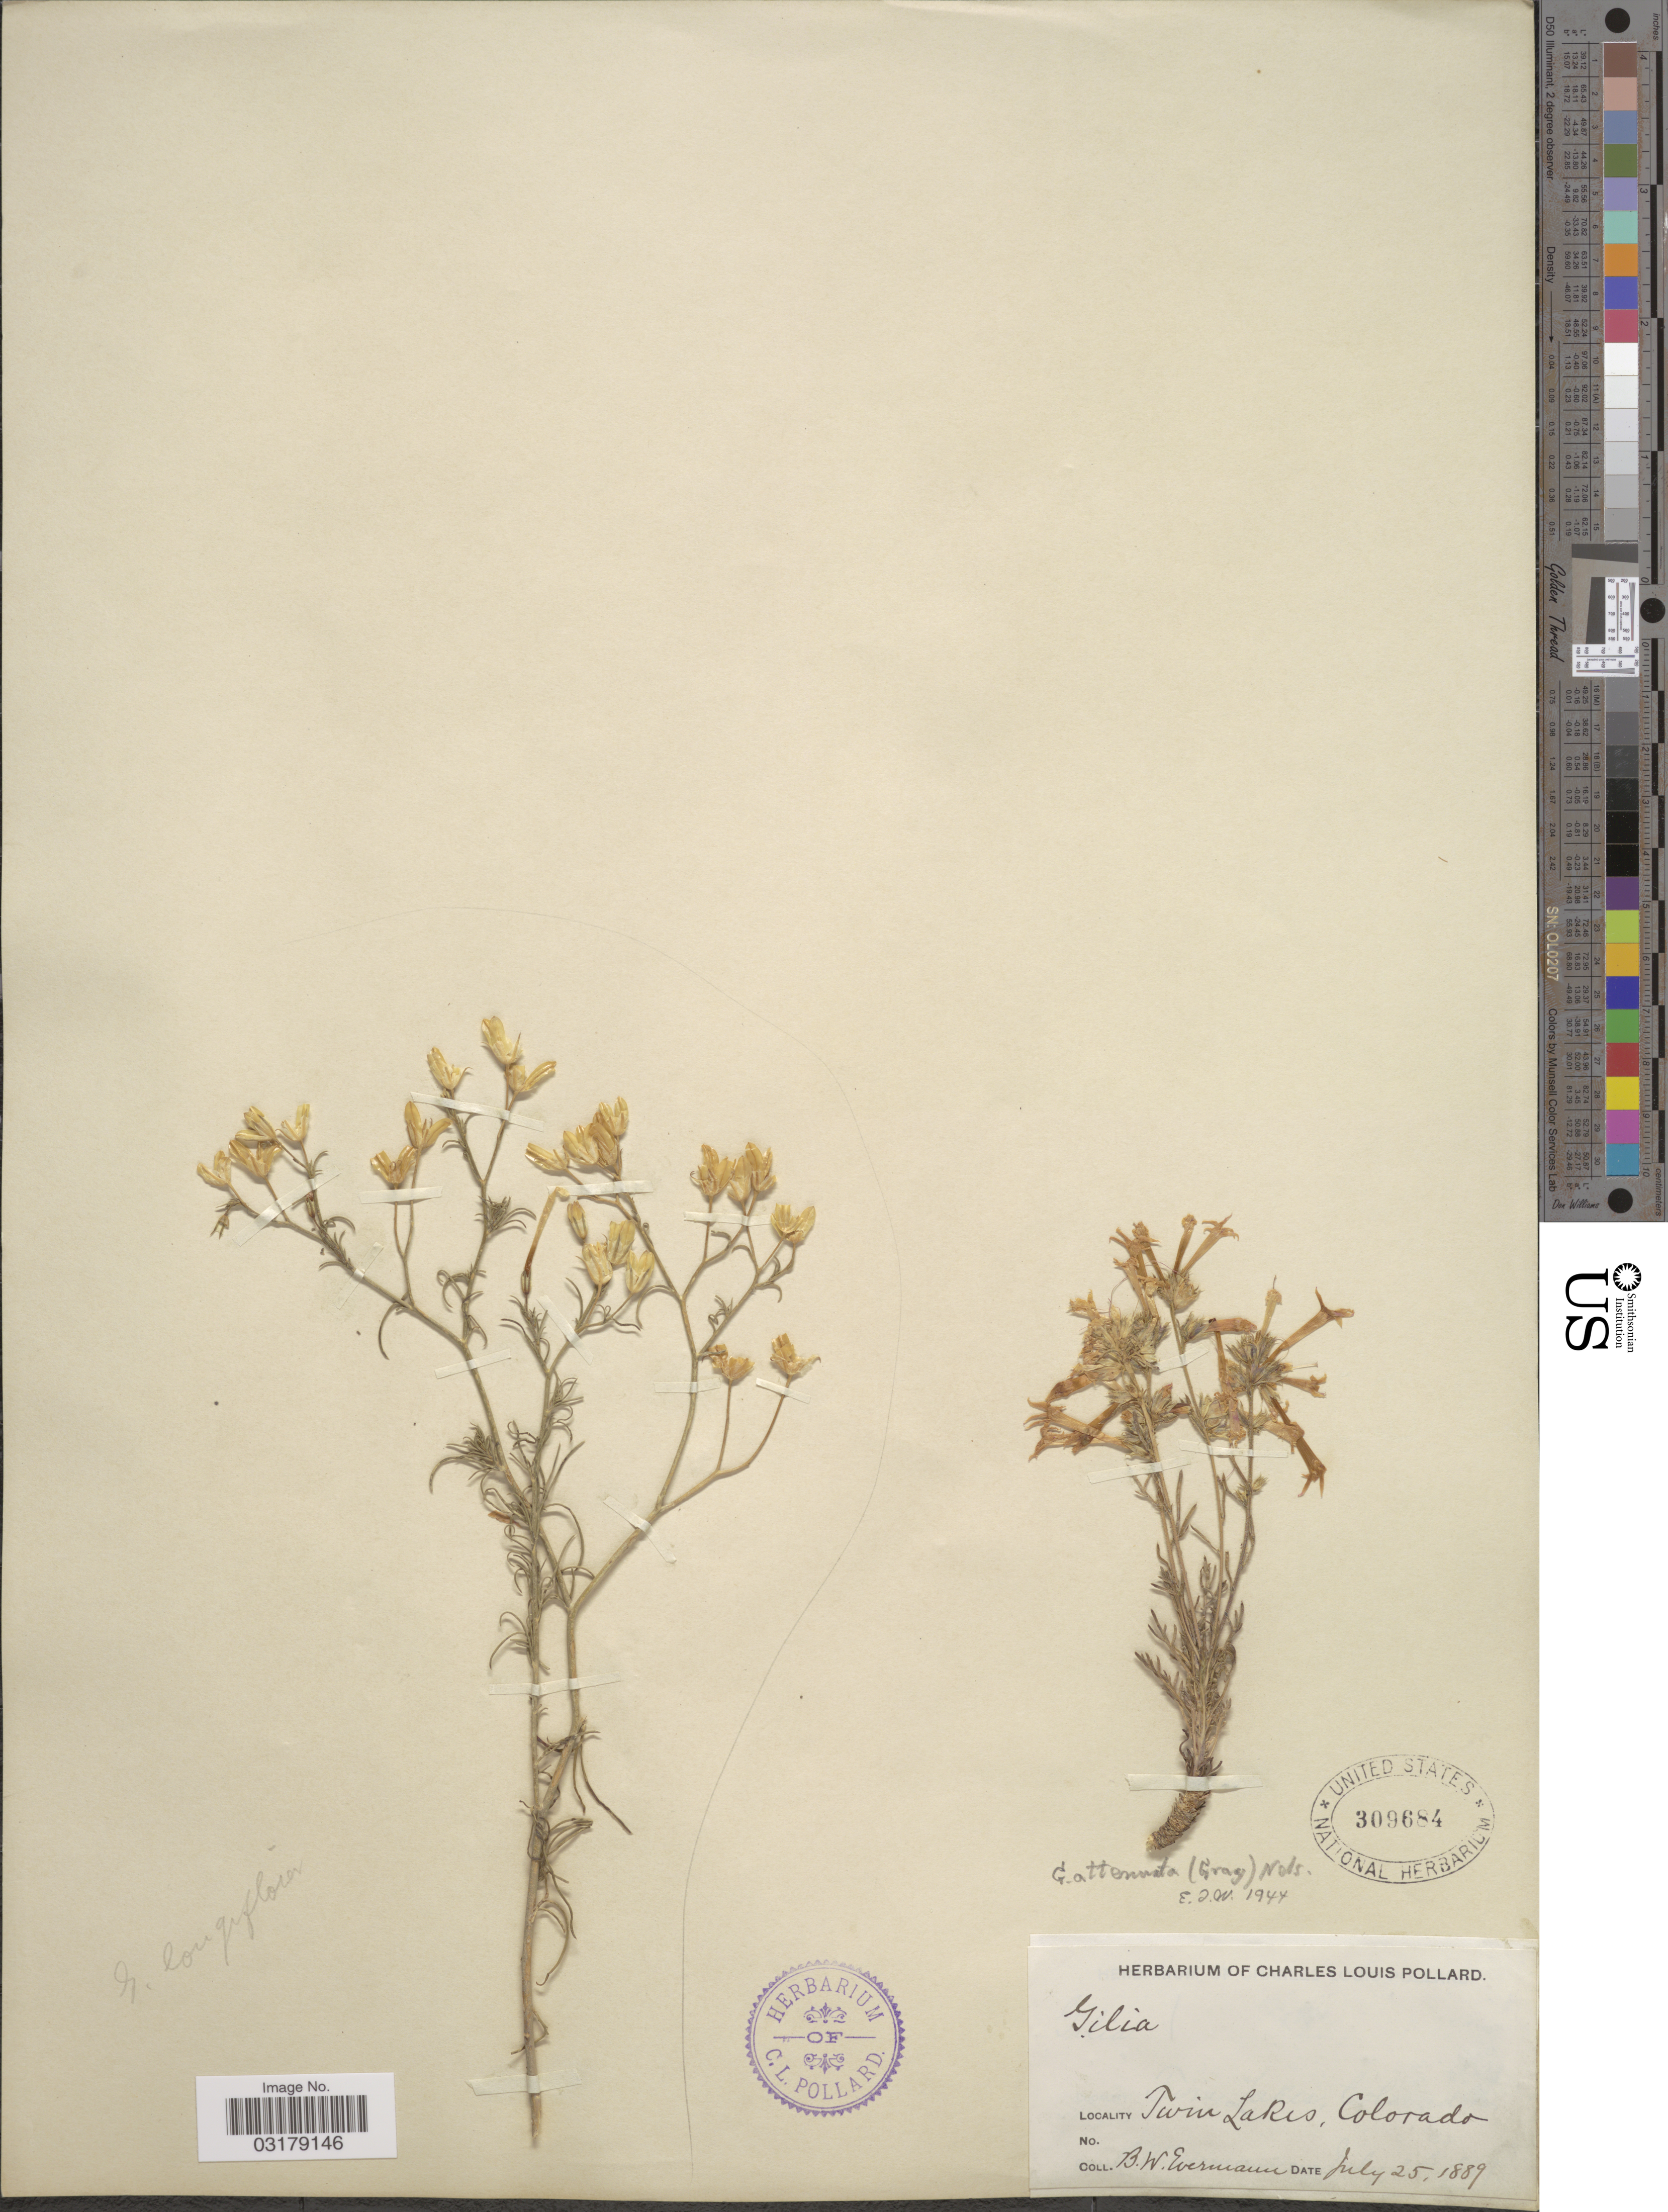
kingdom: Plantae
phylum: Tracheophyta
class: Magnoliopsida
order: Ericales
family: Polemoniaceae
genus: Ipomopsis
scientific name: Ipomopsis aggregata subsp. attenuata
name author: (A. Gray) V.E. Grant & A.D. Grant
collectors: B. W. Evermann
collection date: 1889-07-25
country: United States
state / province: Colorado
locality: Twin Lakes.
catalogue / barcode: US 309684